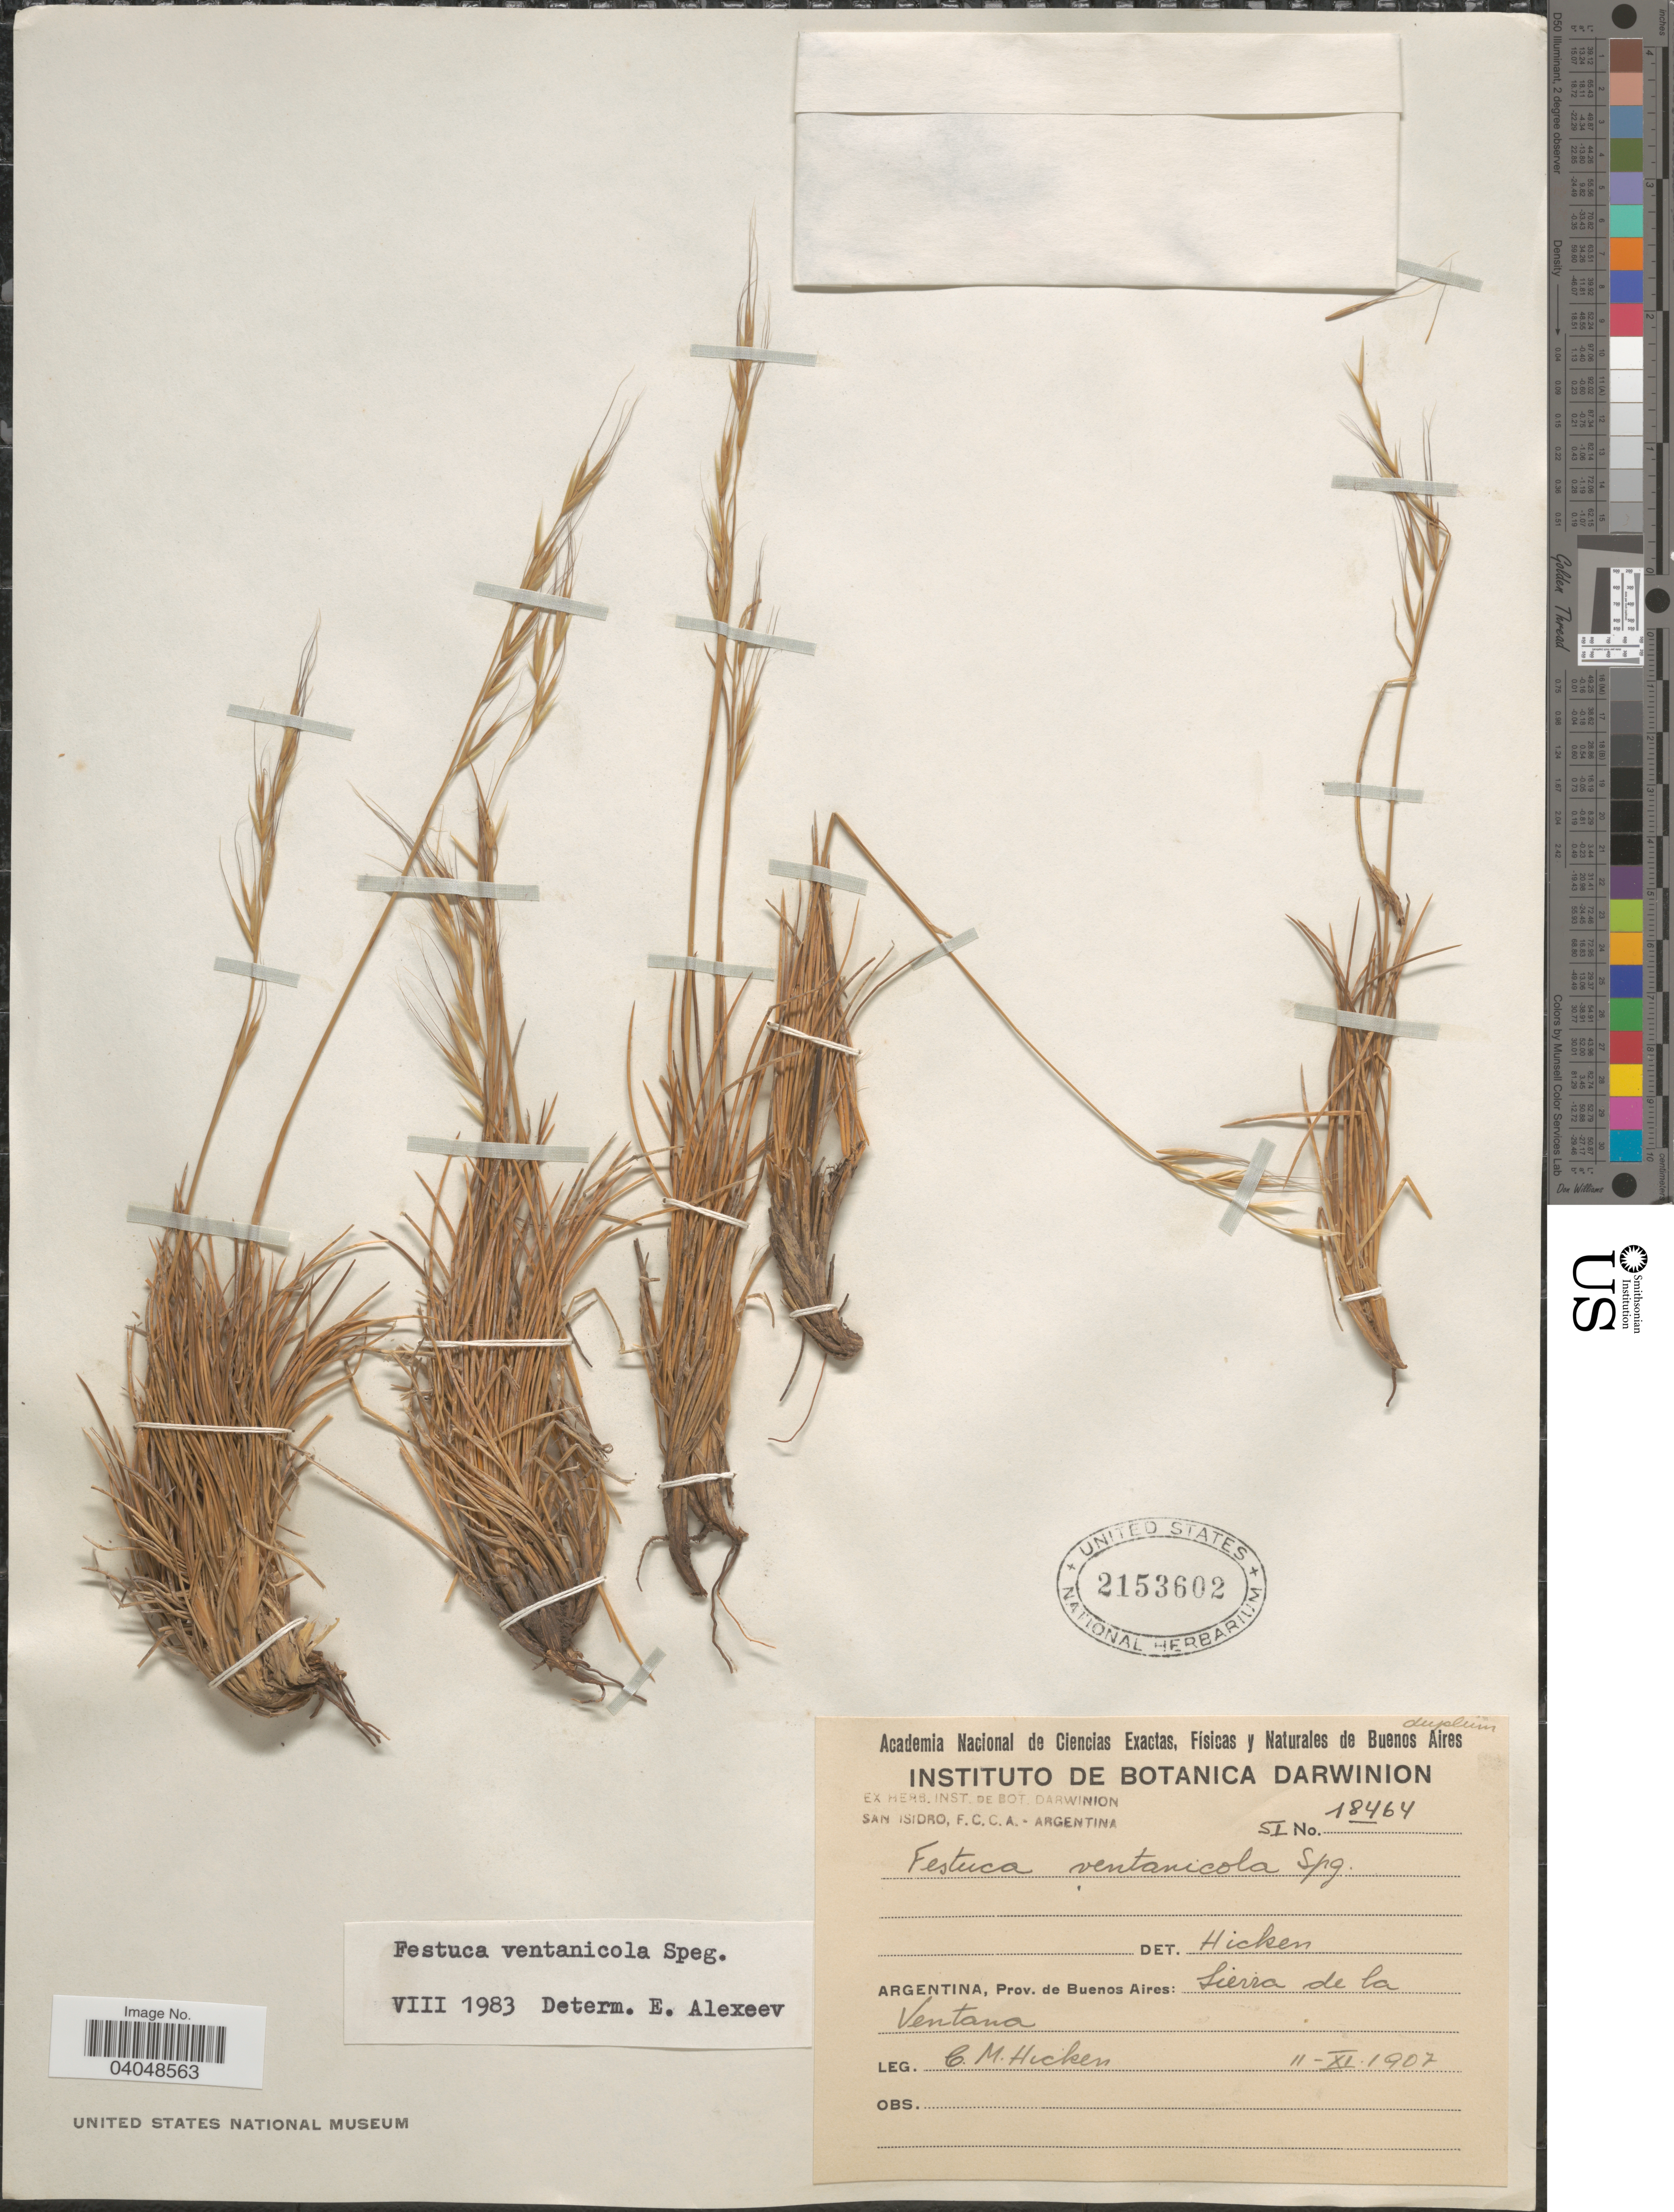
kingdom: Plantae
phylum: Tracheophyta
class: Liliopsida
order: Poales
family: Poaceae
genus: Festuca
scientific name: Festuca ventanicola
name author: Speg.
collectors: C. M. Hicken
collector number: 18464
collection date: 1907-11-11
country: Argentina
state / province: Buenos Aires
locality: Sierra de la Ventana.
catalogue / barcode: US 2153602